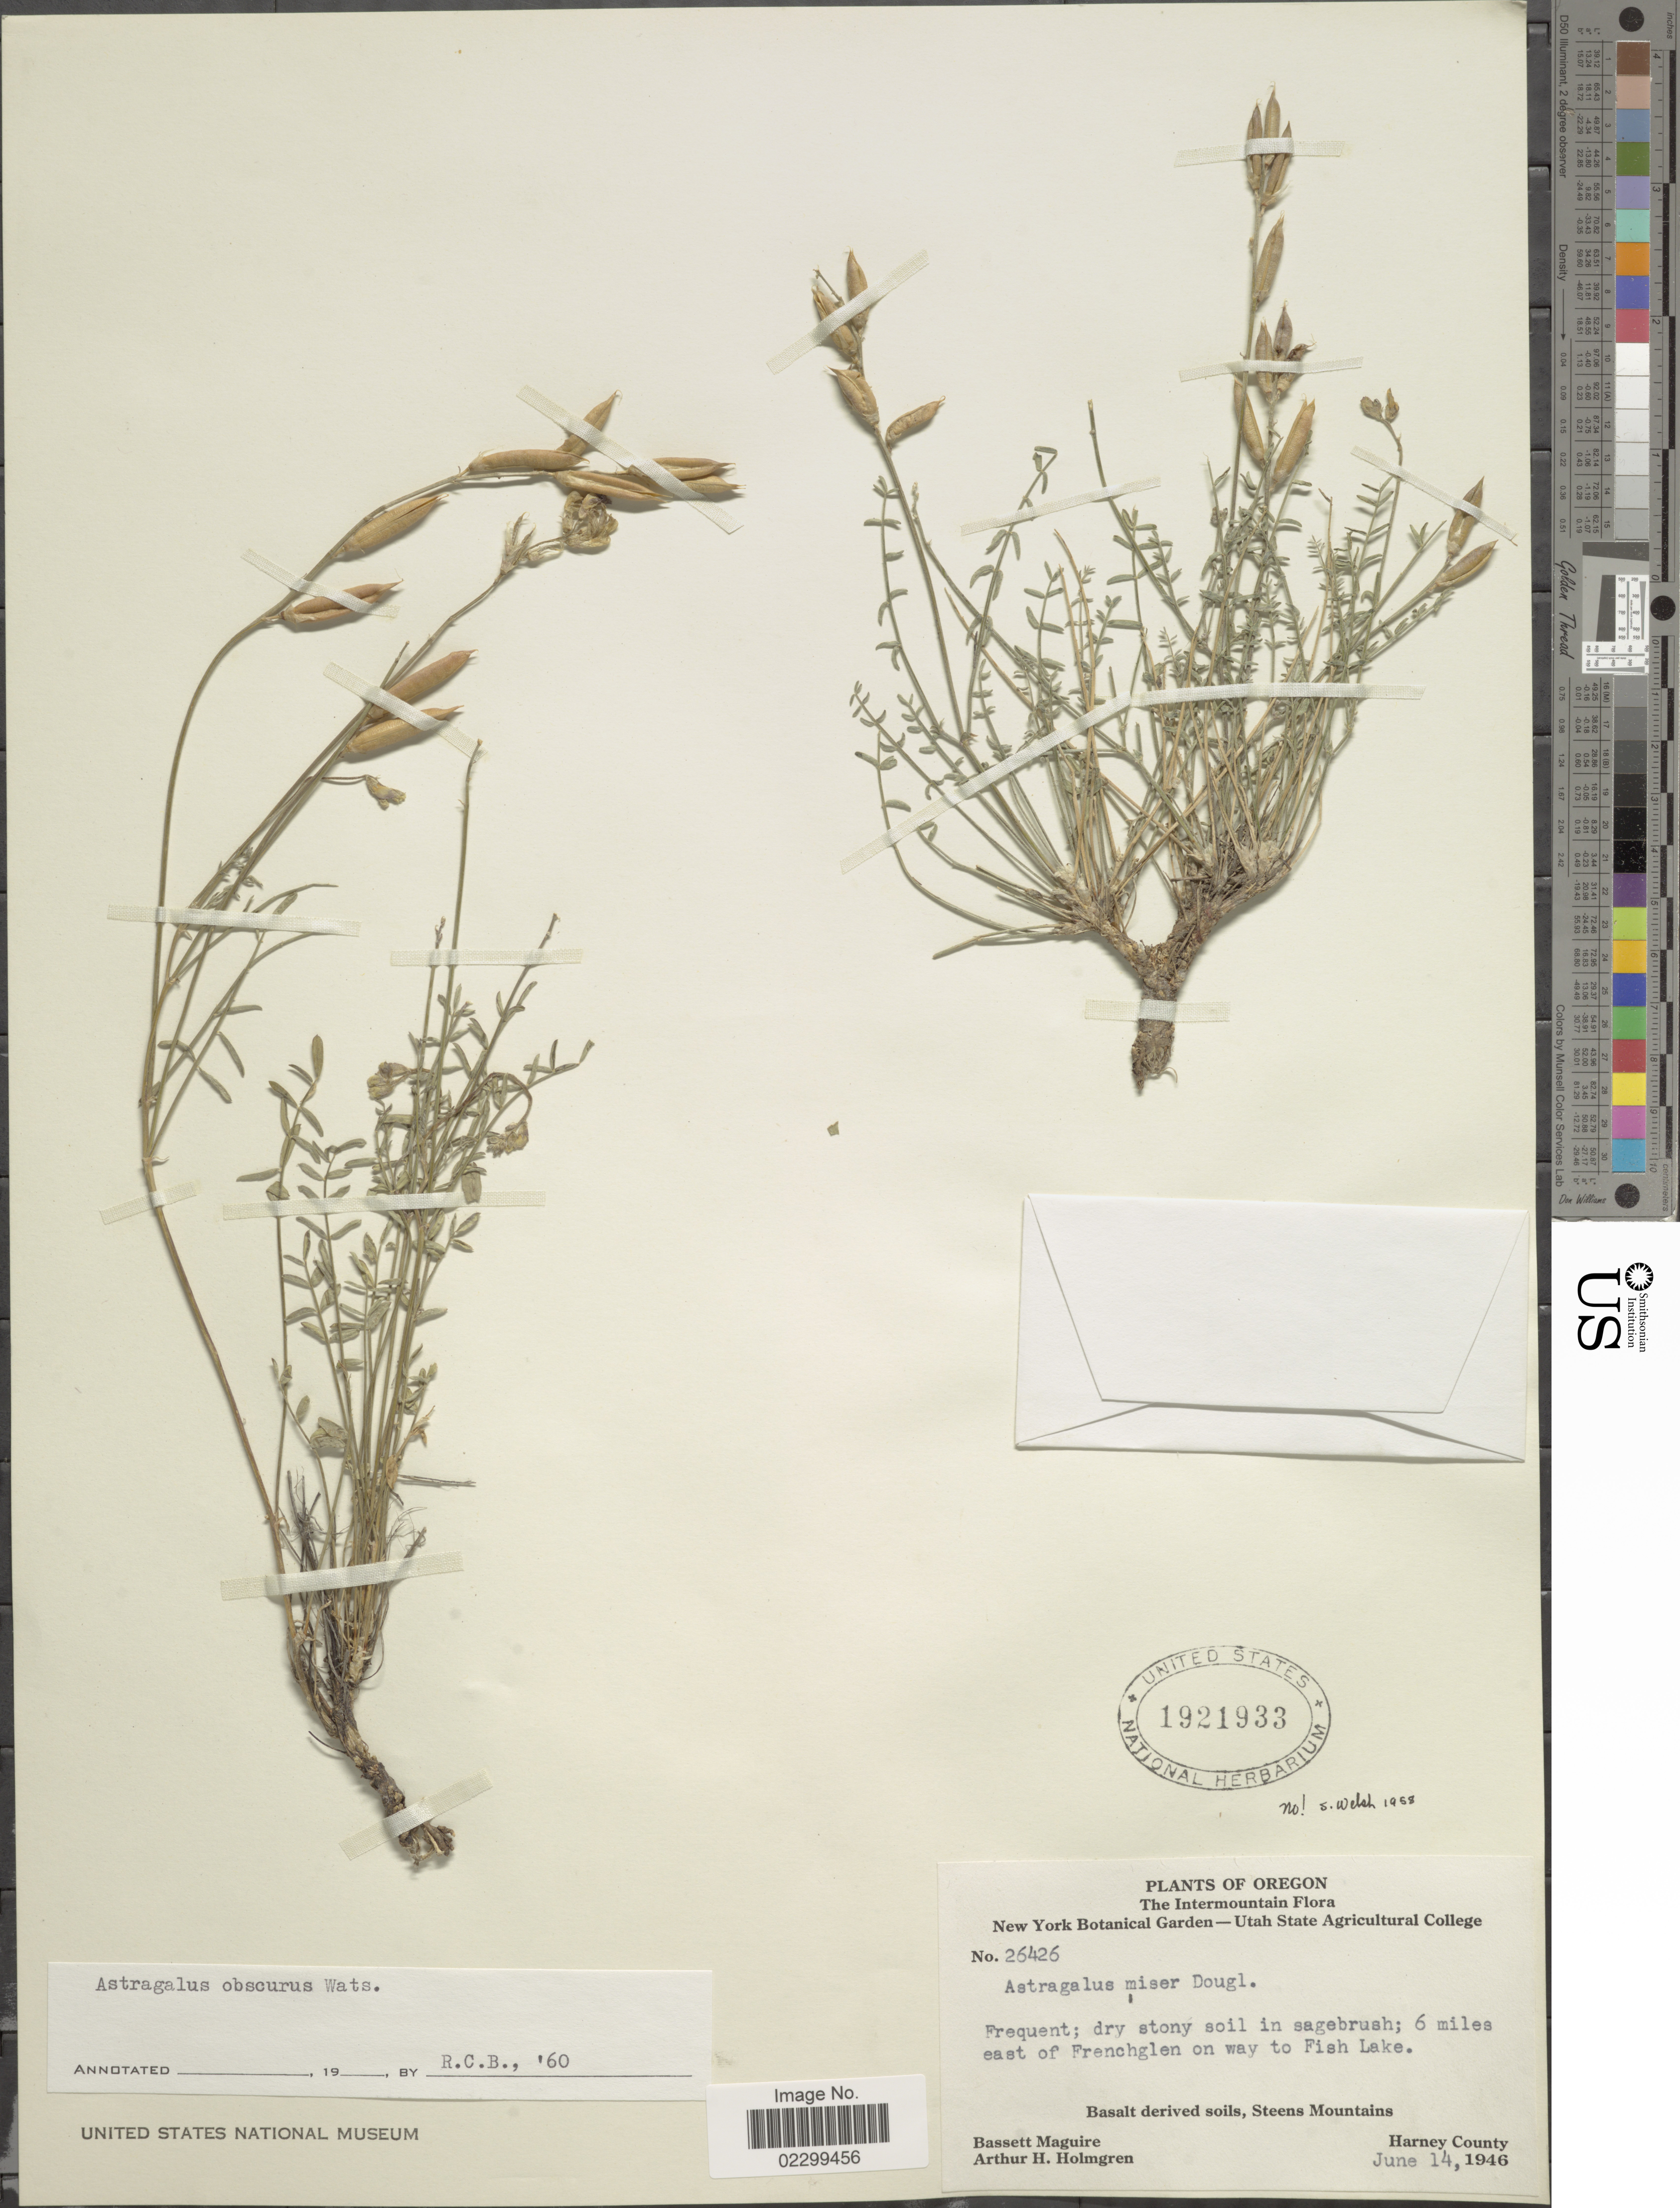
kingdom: Plantae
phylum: Tracheophyta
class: Magnoliopsida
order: Fabales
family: Fabaceae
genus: Astragalus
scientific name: Astragalus obscurus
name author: S. Watson in C. King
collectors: B. Maguire & A. H. Holmgren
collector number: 26426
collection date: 1946-06-14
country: United States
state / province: Oregon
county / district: Harney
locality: The Intermountain Flora, 6 miles east of Frenchglen on way to Fish Lake, Basalt derived soils, Steens Mountains, Harney County.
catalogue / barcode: US 1921933